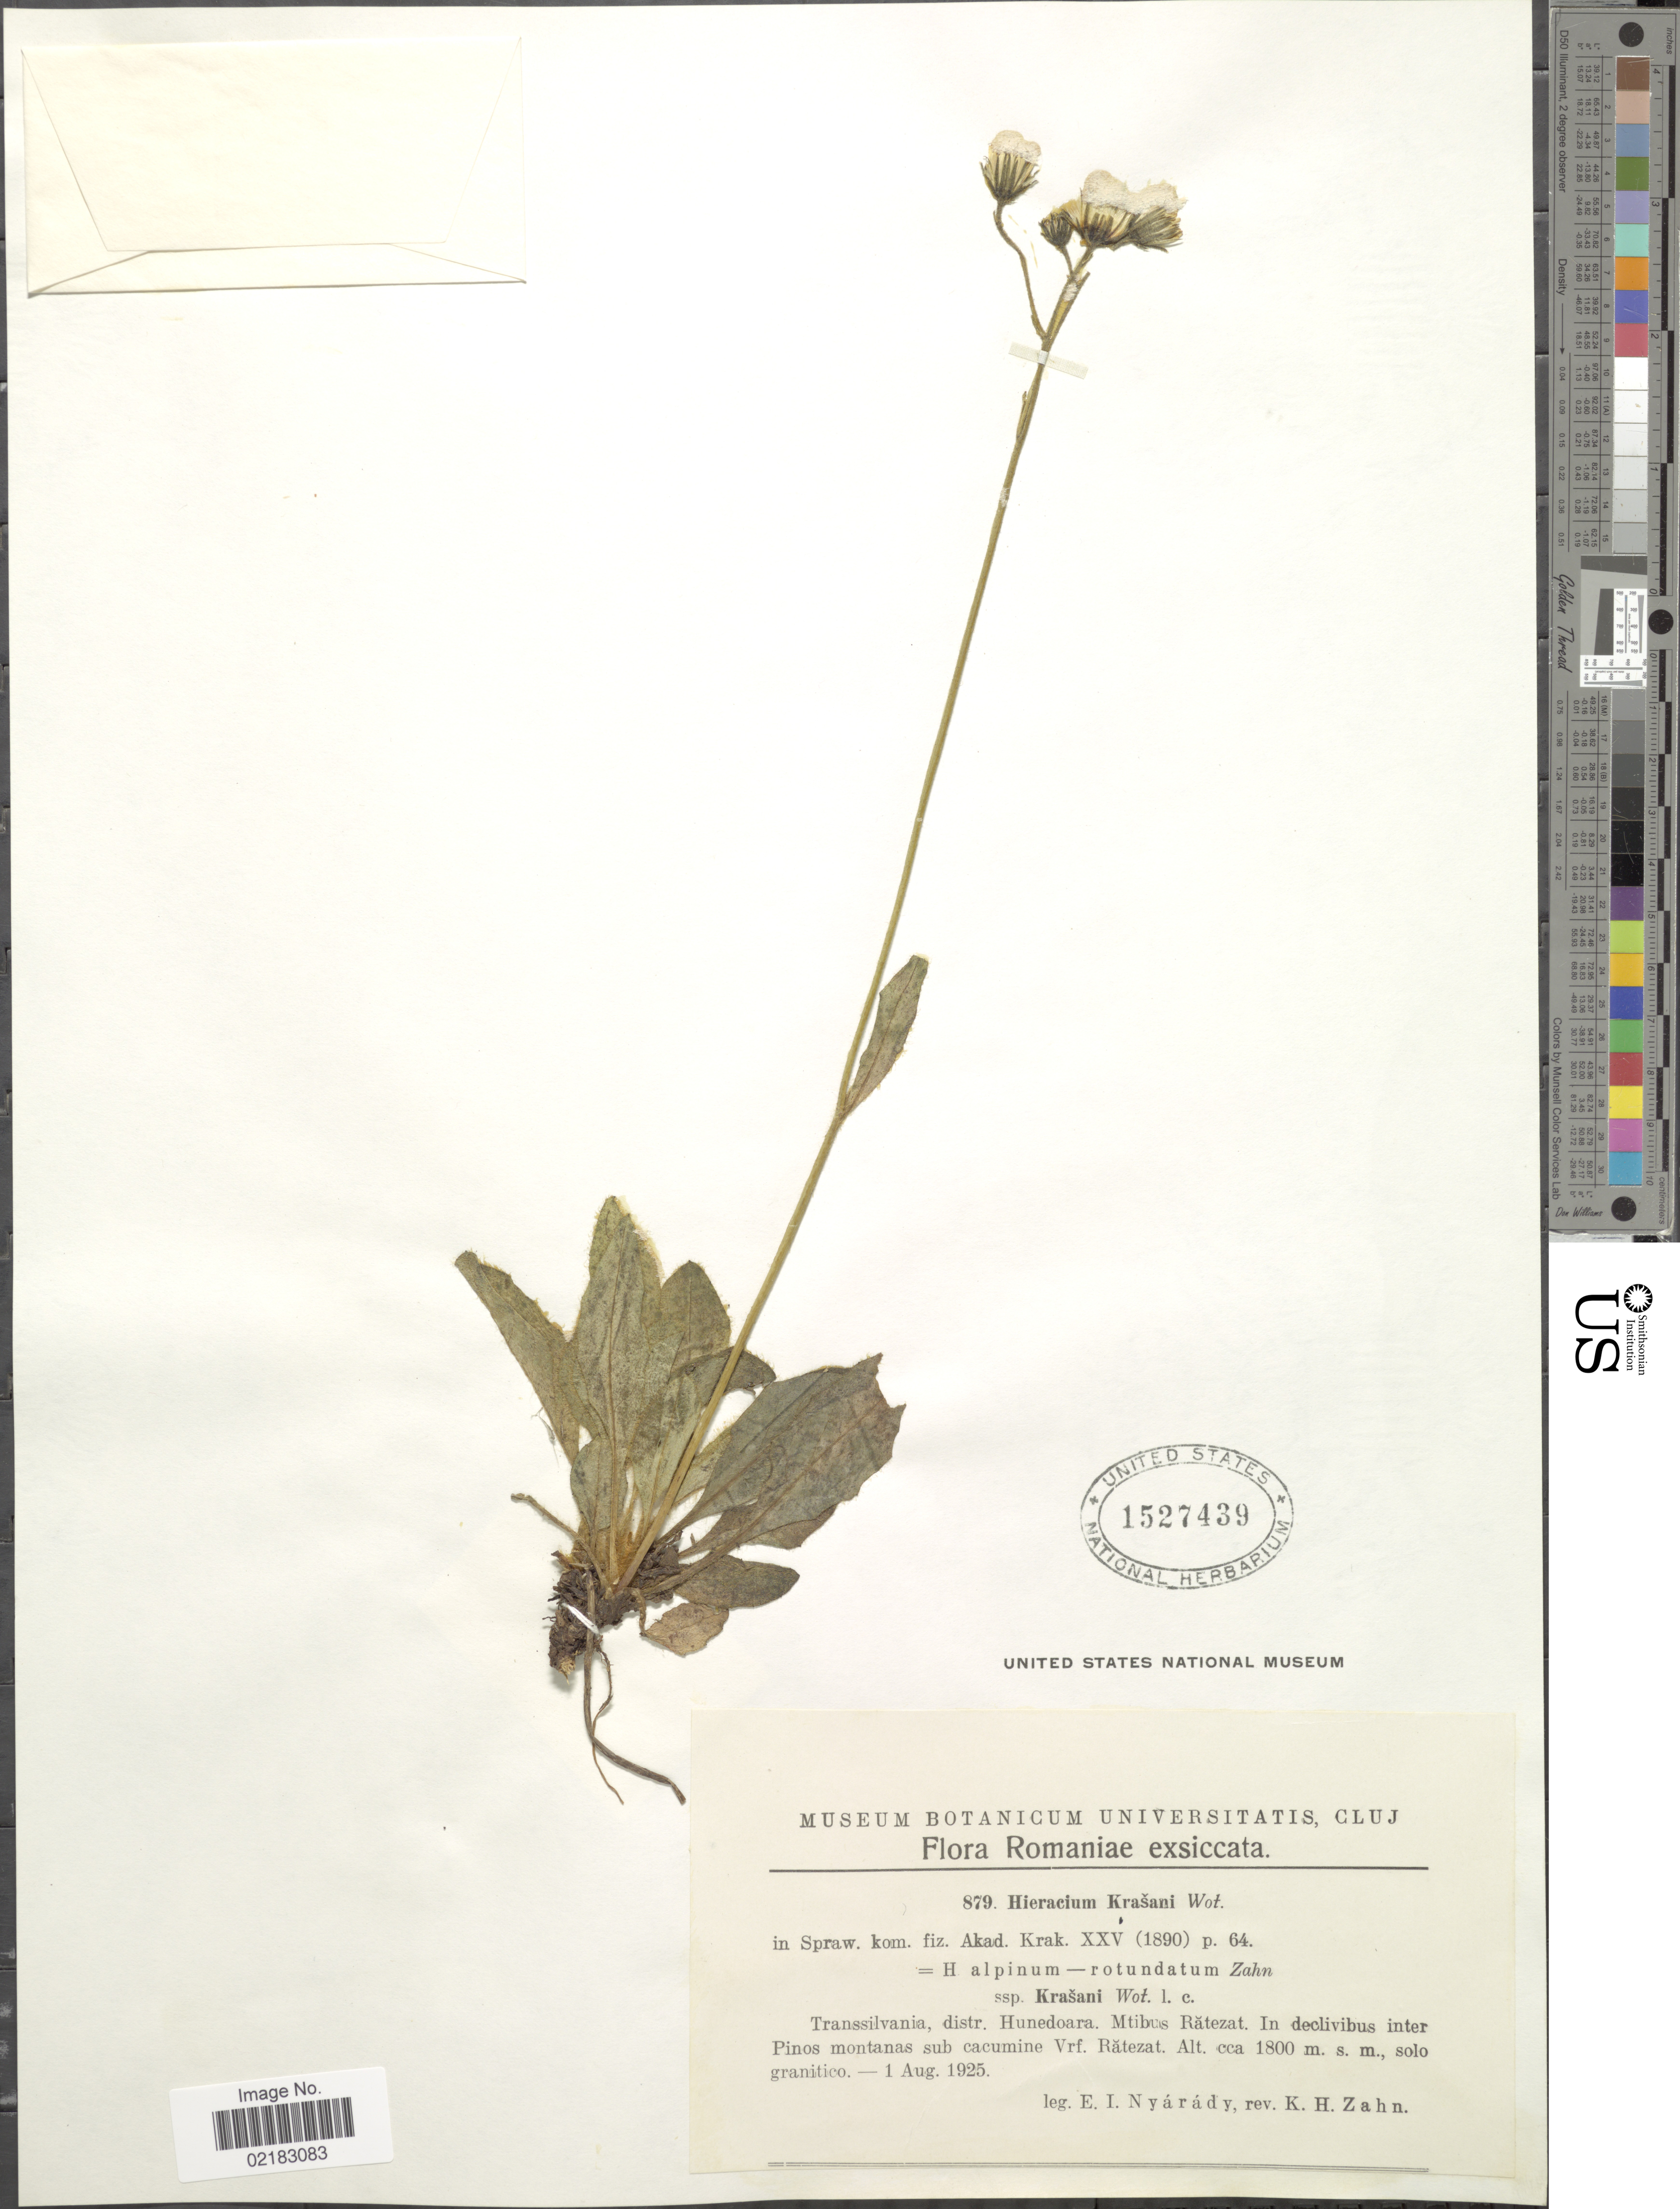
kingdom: Plantae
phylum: Tracheophyta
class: Magnoliopsida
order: Asterales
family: Asteraceae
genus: Hieracium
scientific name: Hieracium krasanii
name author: Wol.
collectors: E. Nyárády & K. Zahn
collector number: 879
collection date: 1925-08-01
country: Romania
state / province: Hunedoara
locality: Romaniae, Transsilvania, distr. Hunedoara Mribuis Ratezat In declivibus inter Pinos montanas sub cacumine Vrf. Ratezat..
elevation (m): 1800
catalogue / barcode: US 1527439